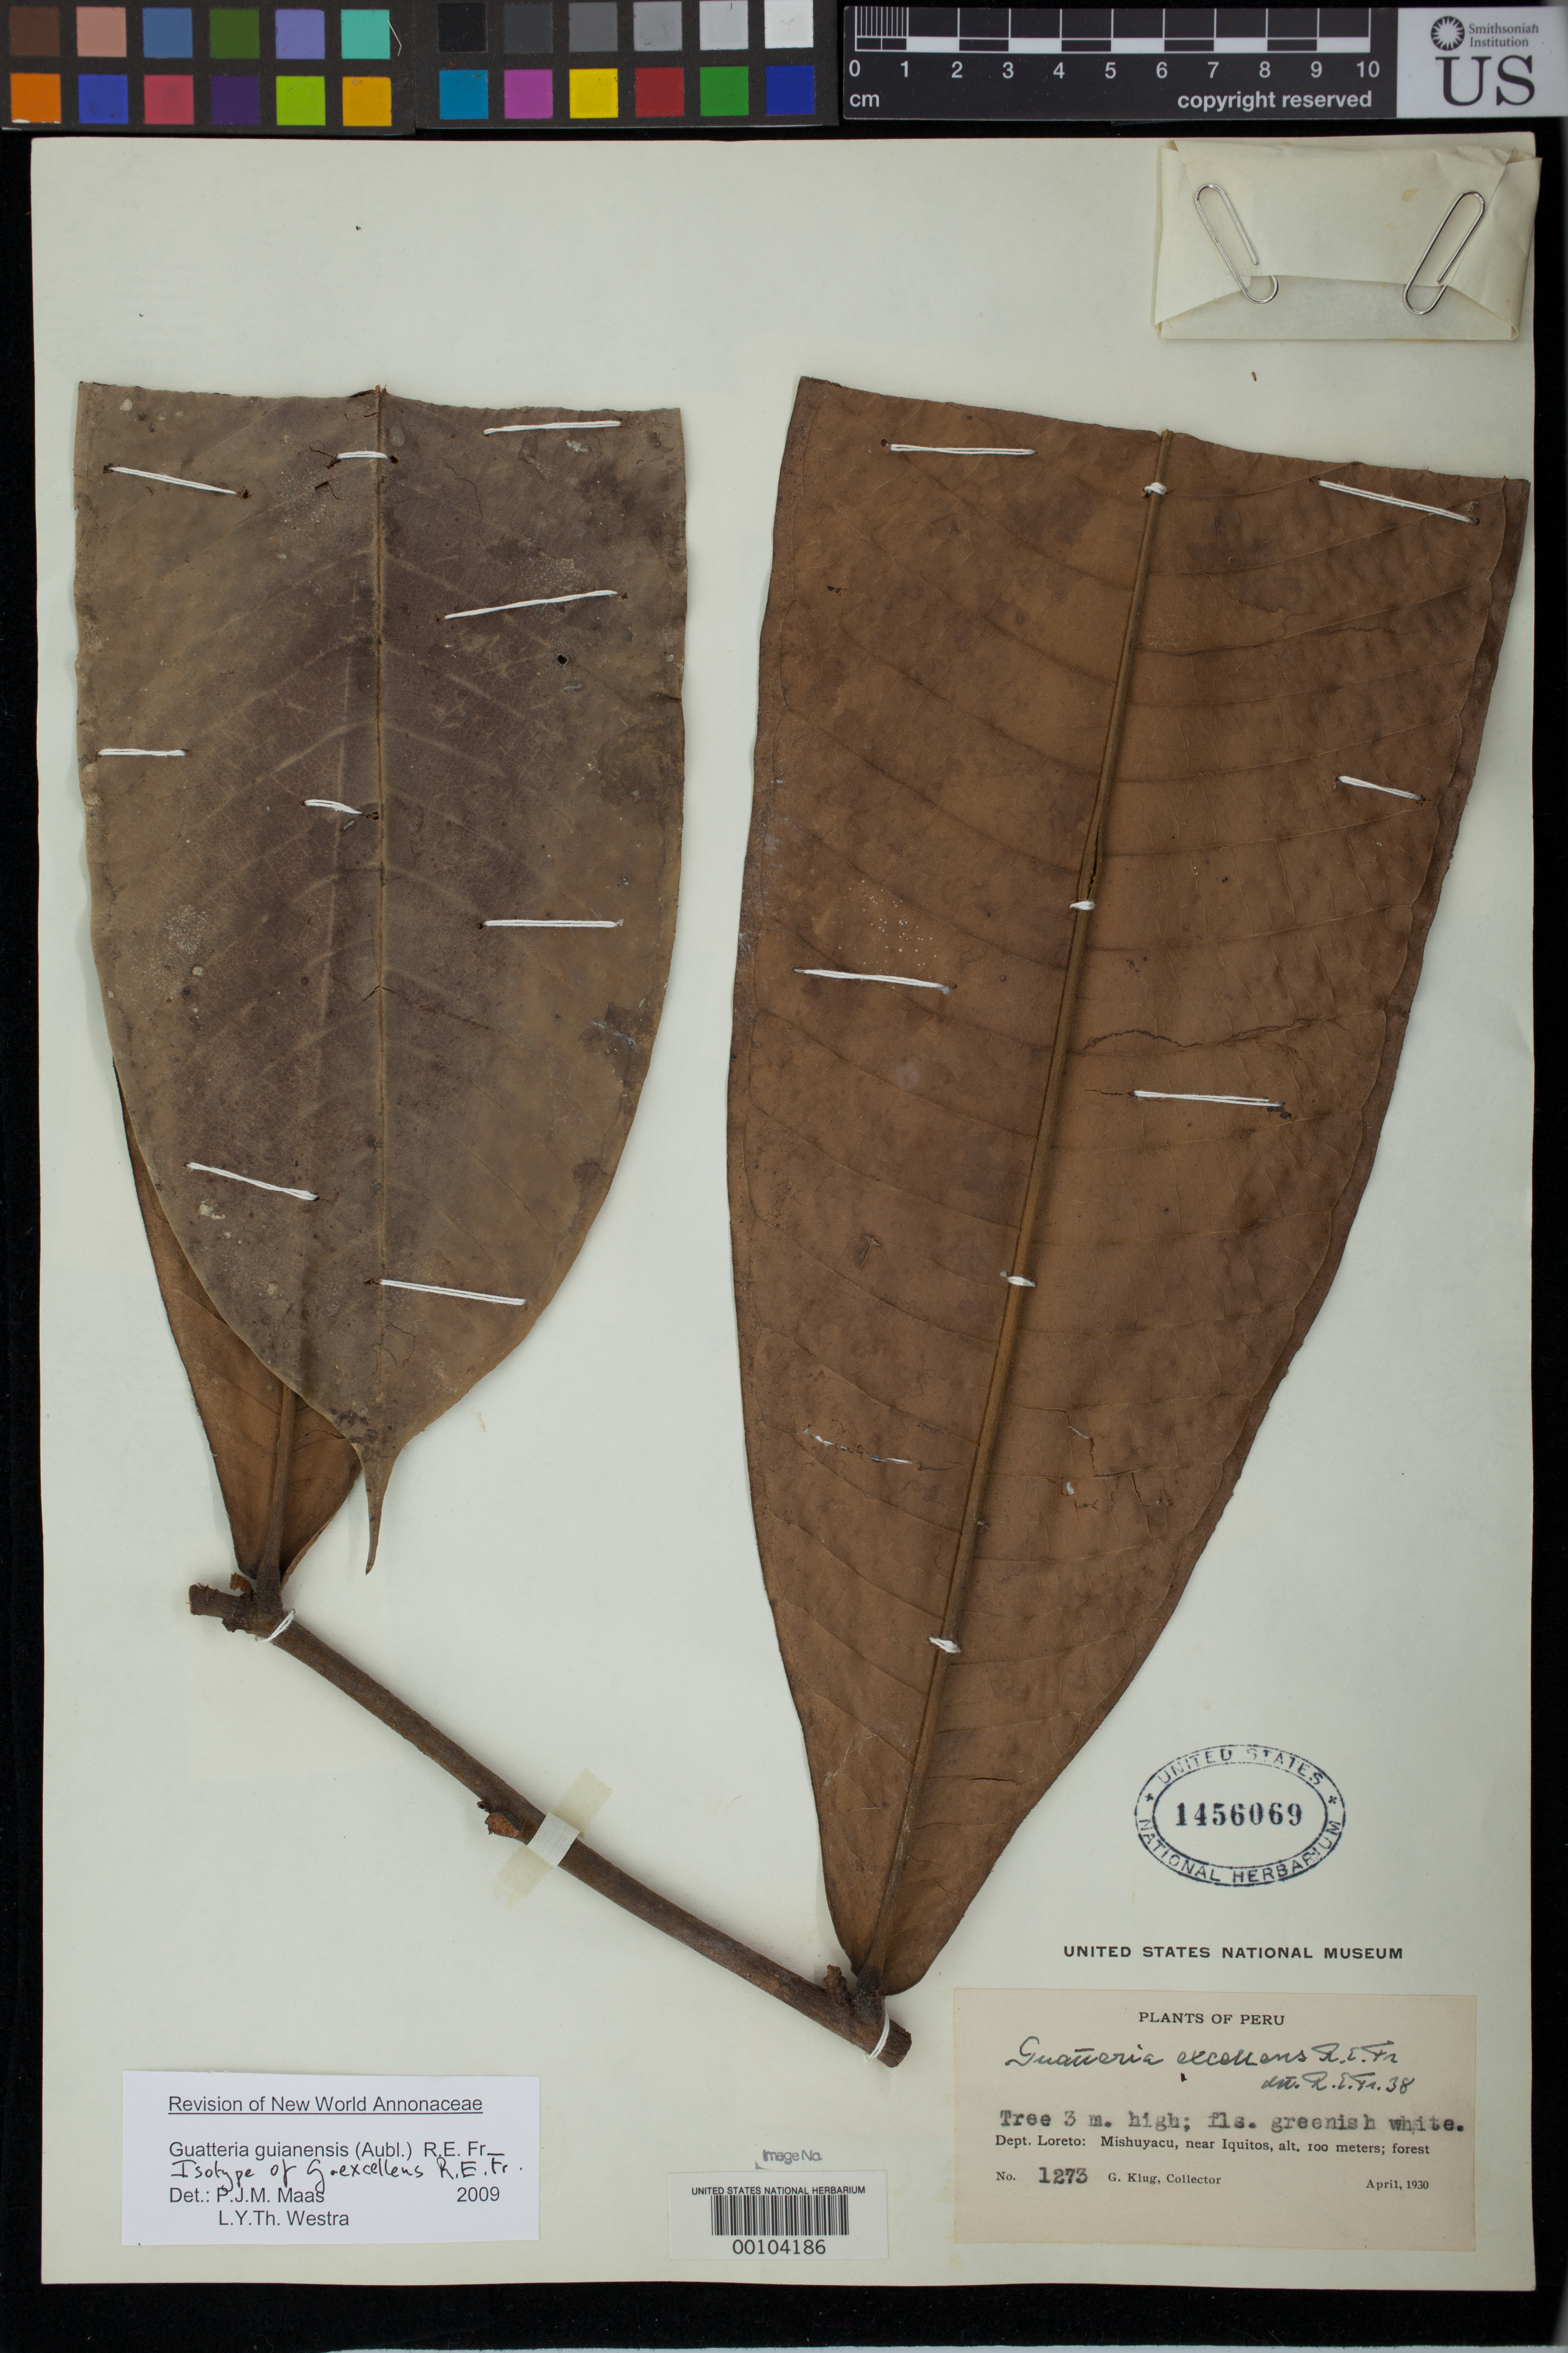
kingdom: Plantae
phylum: Tracheophyta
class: Magnoliopsida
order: Magnoliales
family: Annonaceae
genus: Guatteria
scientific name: Guatteria excellens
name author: R.E. Fr.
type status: Isotype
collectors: G. Klug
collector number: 1273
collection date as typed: Apr 1930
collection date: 1930-04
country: Peru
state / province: Loreto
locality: Mishuyacu.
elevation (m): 100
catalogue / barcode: US 1456069